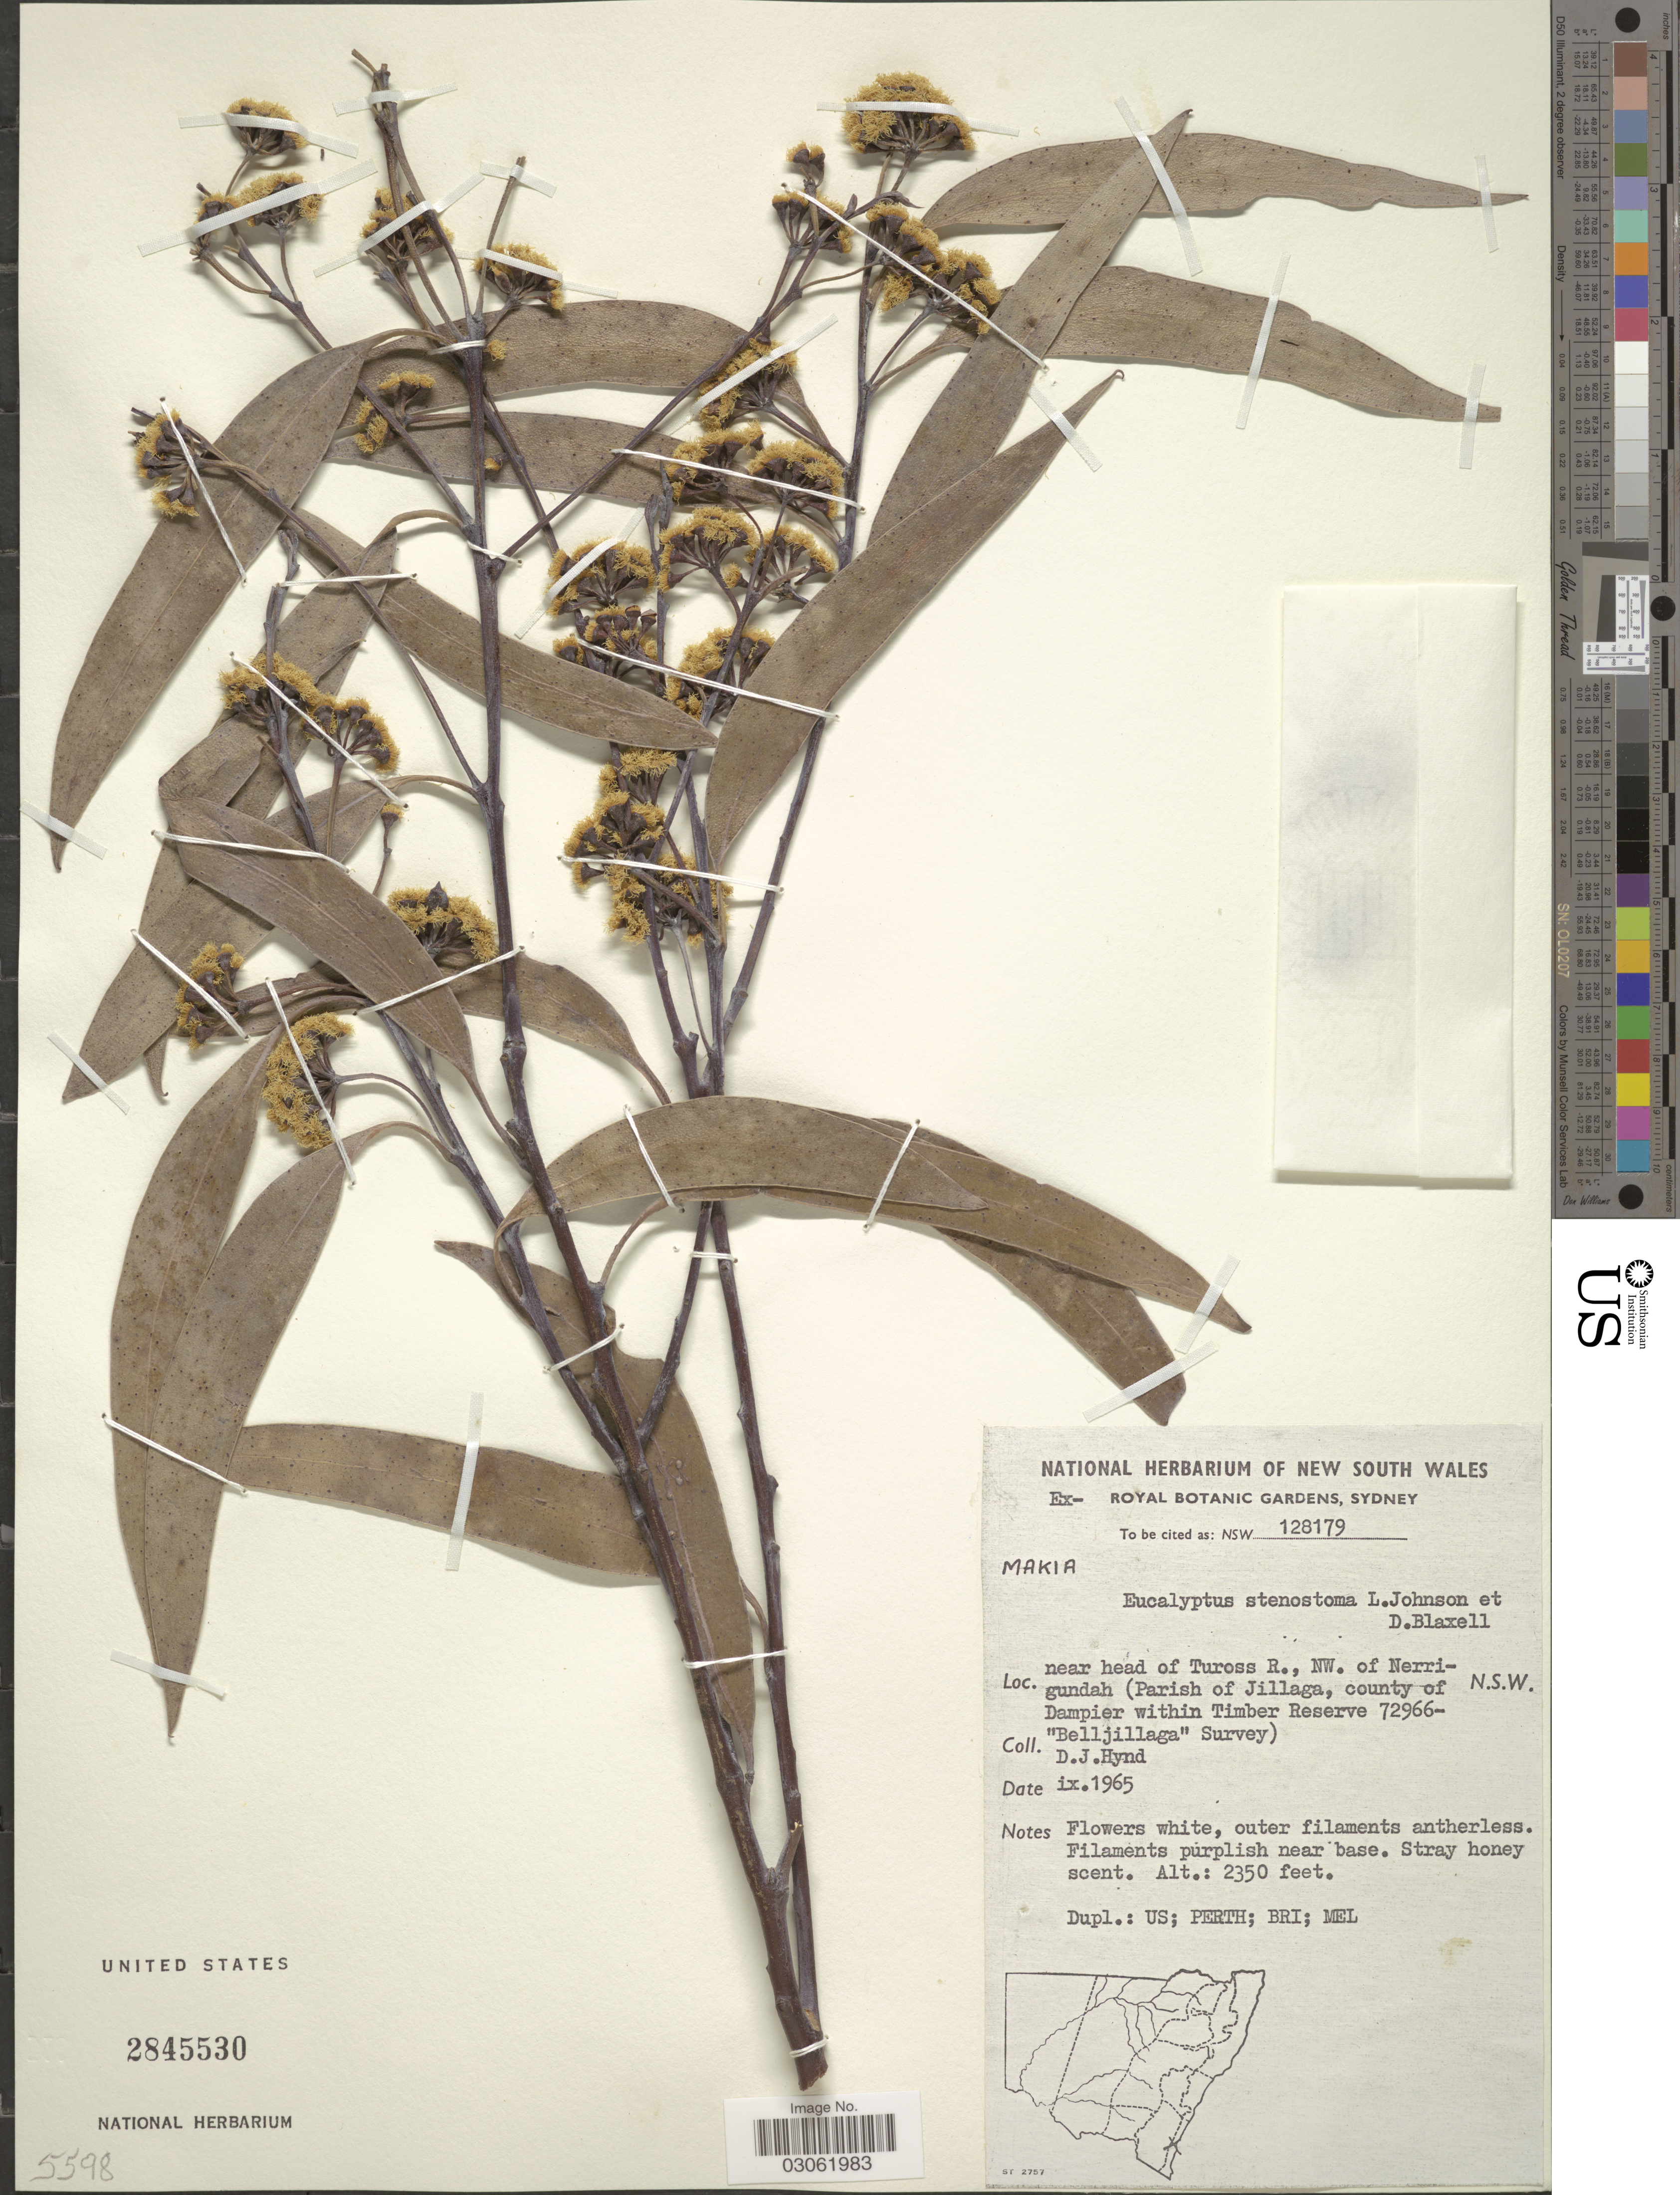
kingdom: Plantae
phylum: Tracheophyta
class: Magnoliopsida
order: Myrtales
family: Myrtaceae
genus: Eucalyptus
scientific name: Eucalyptus stenostome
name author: L.A.S. Johnson & Blaxell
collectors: D. Hynd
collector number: NSW 128179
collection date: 1965-09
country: Australia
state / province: New South Wales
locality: Near head of Tuross R., NW. of Nerrigundah (Parish of Jillaga, county of Dampier within Timber Reserve 72966-"Belljillaga" Survey).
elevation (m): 716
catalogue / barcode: US 2845530